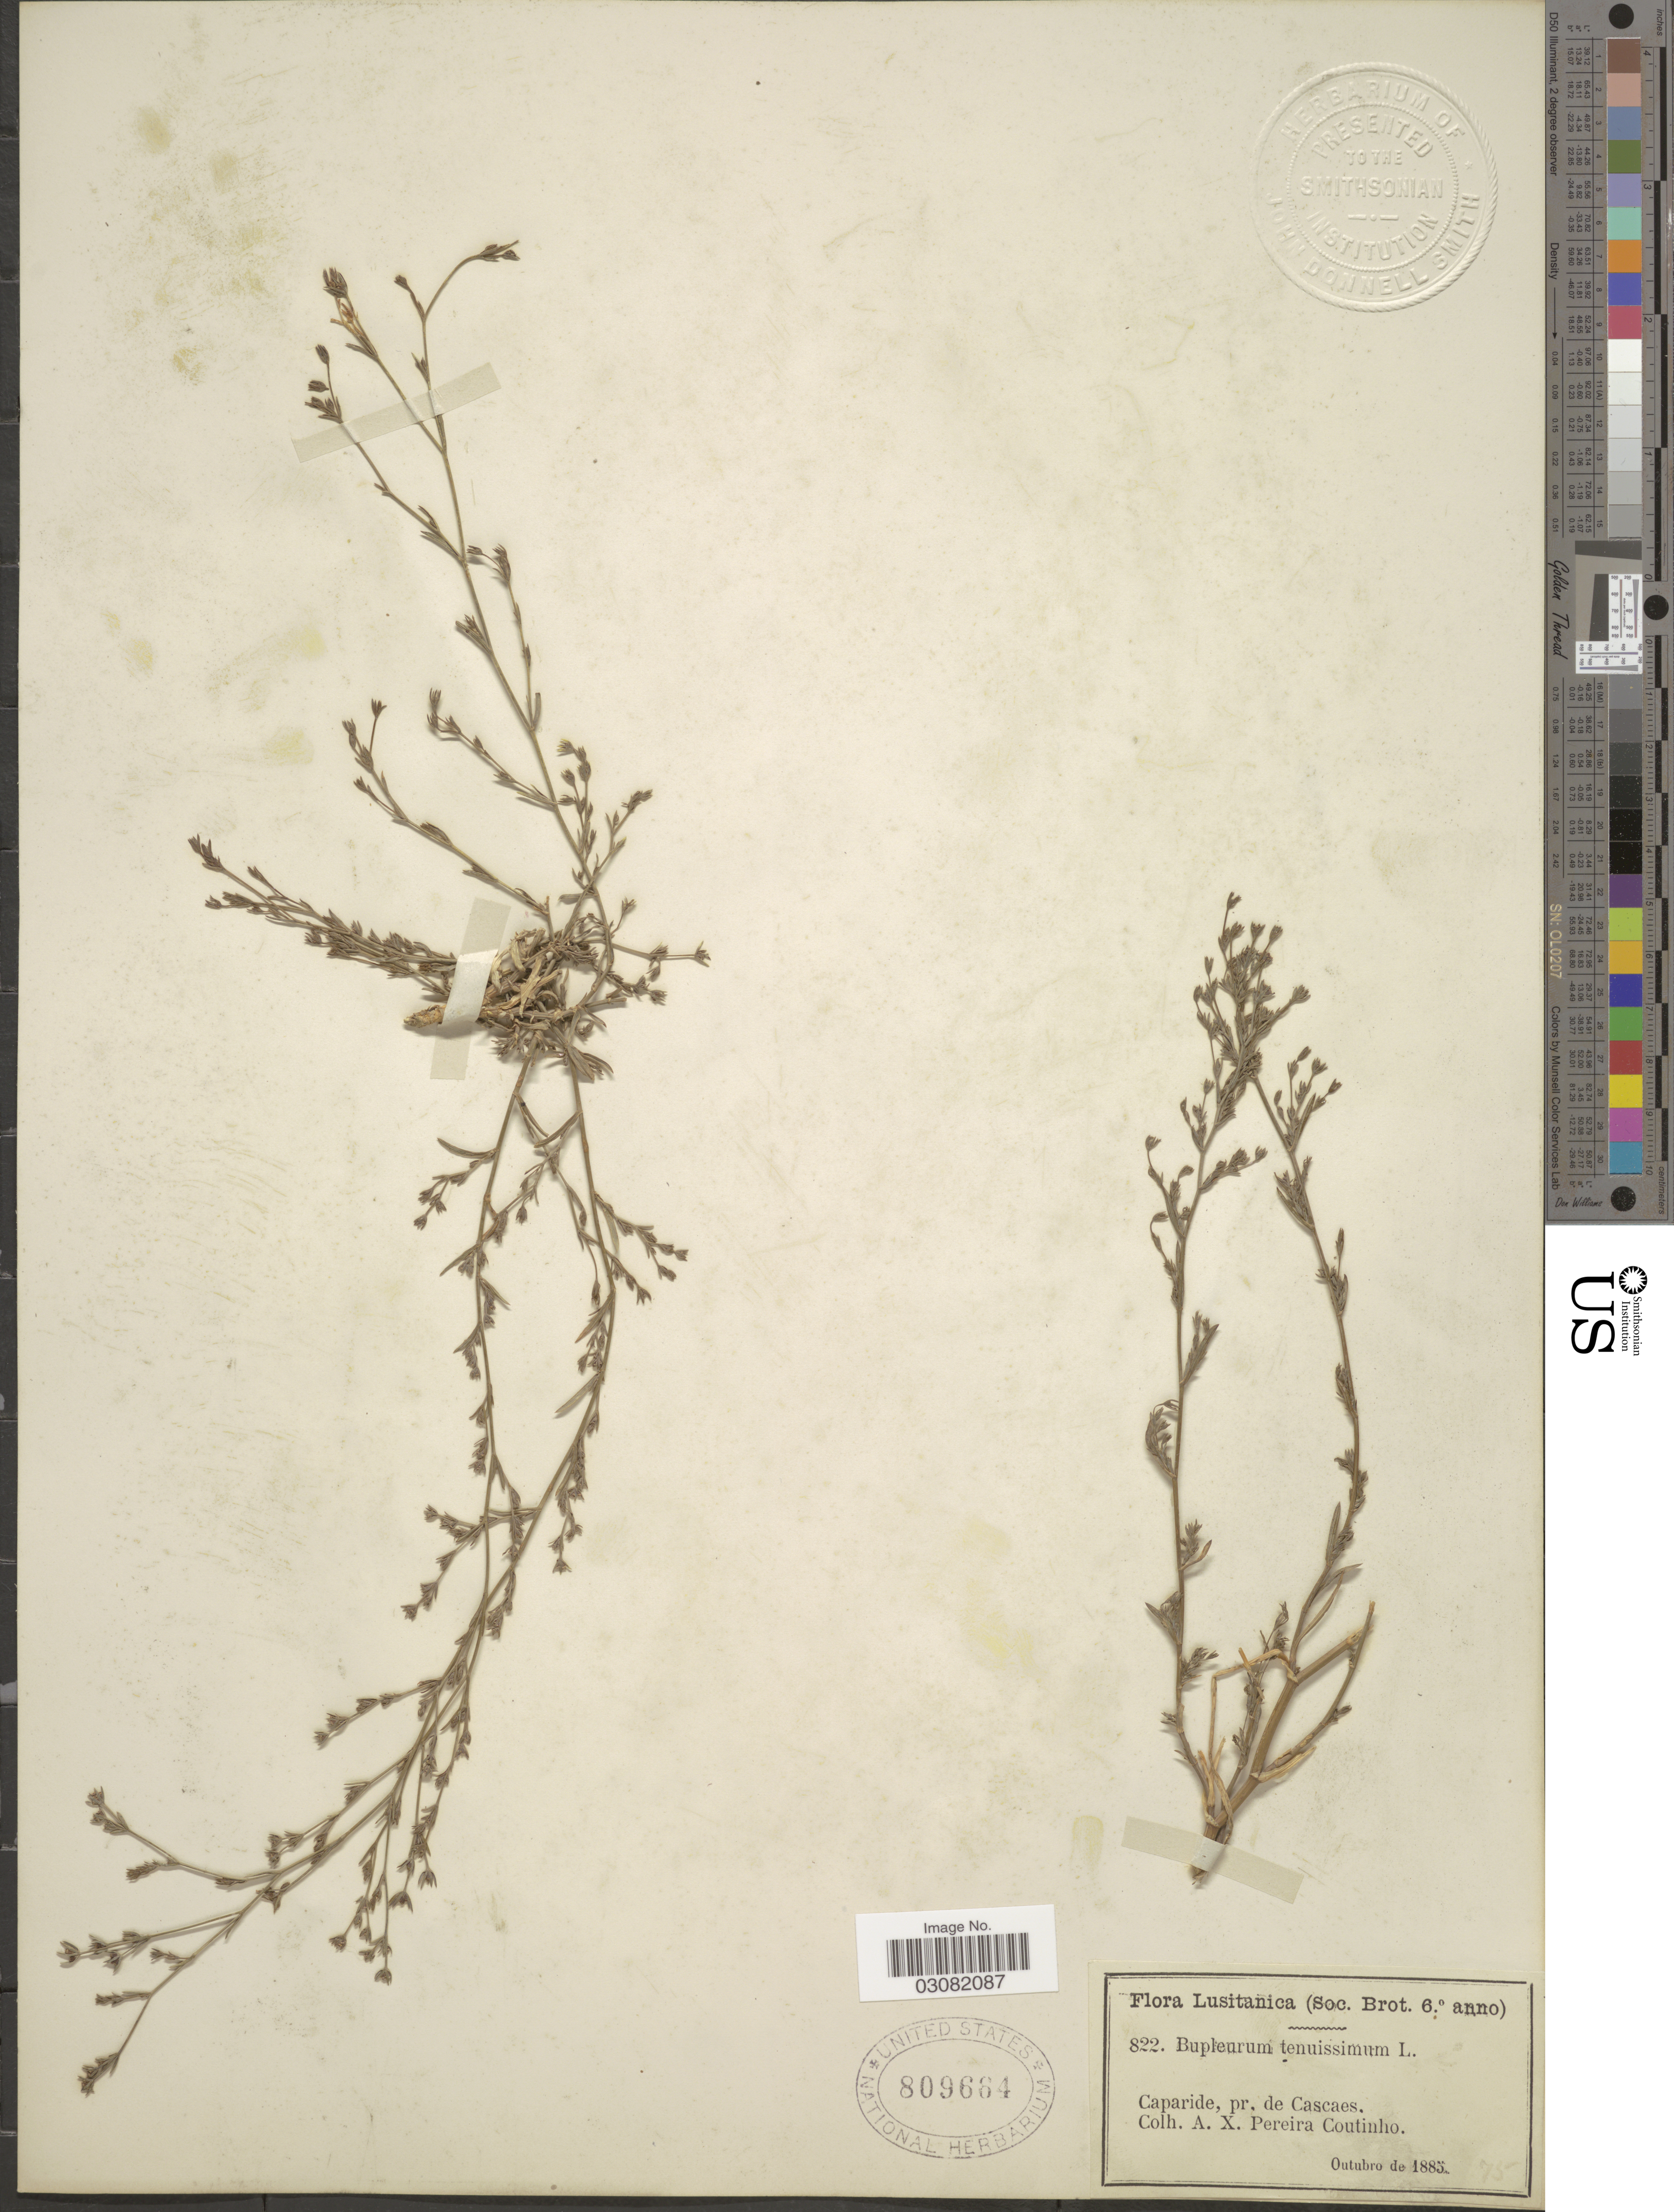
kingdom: Plantae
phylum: Tracheophyta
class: Magnoliopsida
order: Apiales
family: Apiaceae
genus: Bupleurum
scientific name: Bupleurum tenuissimum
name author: L.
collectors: A. X. P. Coutinho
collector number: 822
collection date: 1885-10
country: Portugal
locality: Lusitanica (Soc. Brot. 6° anno), Caparide, pr. de Cascaes.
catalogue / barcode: US 809664